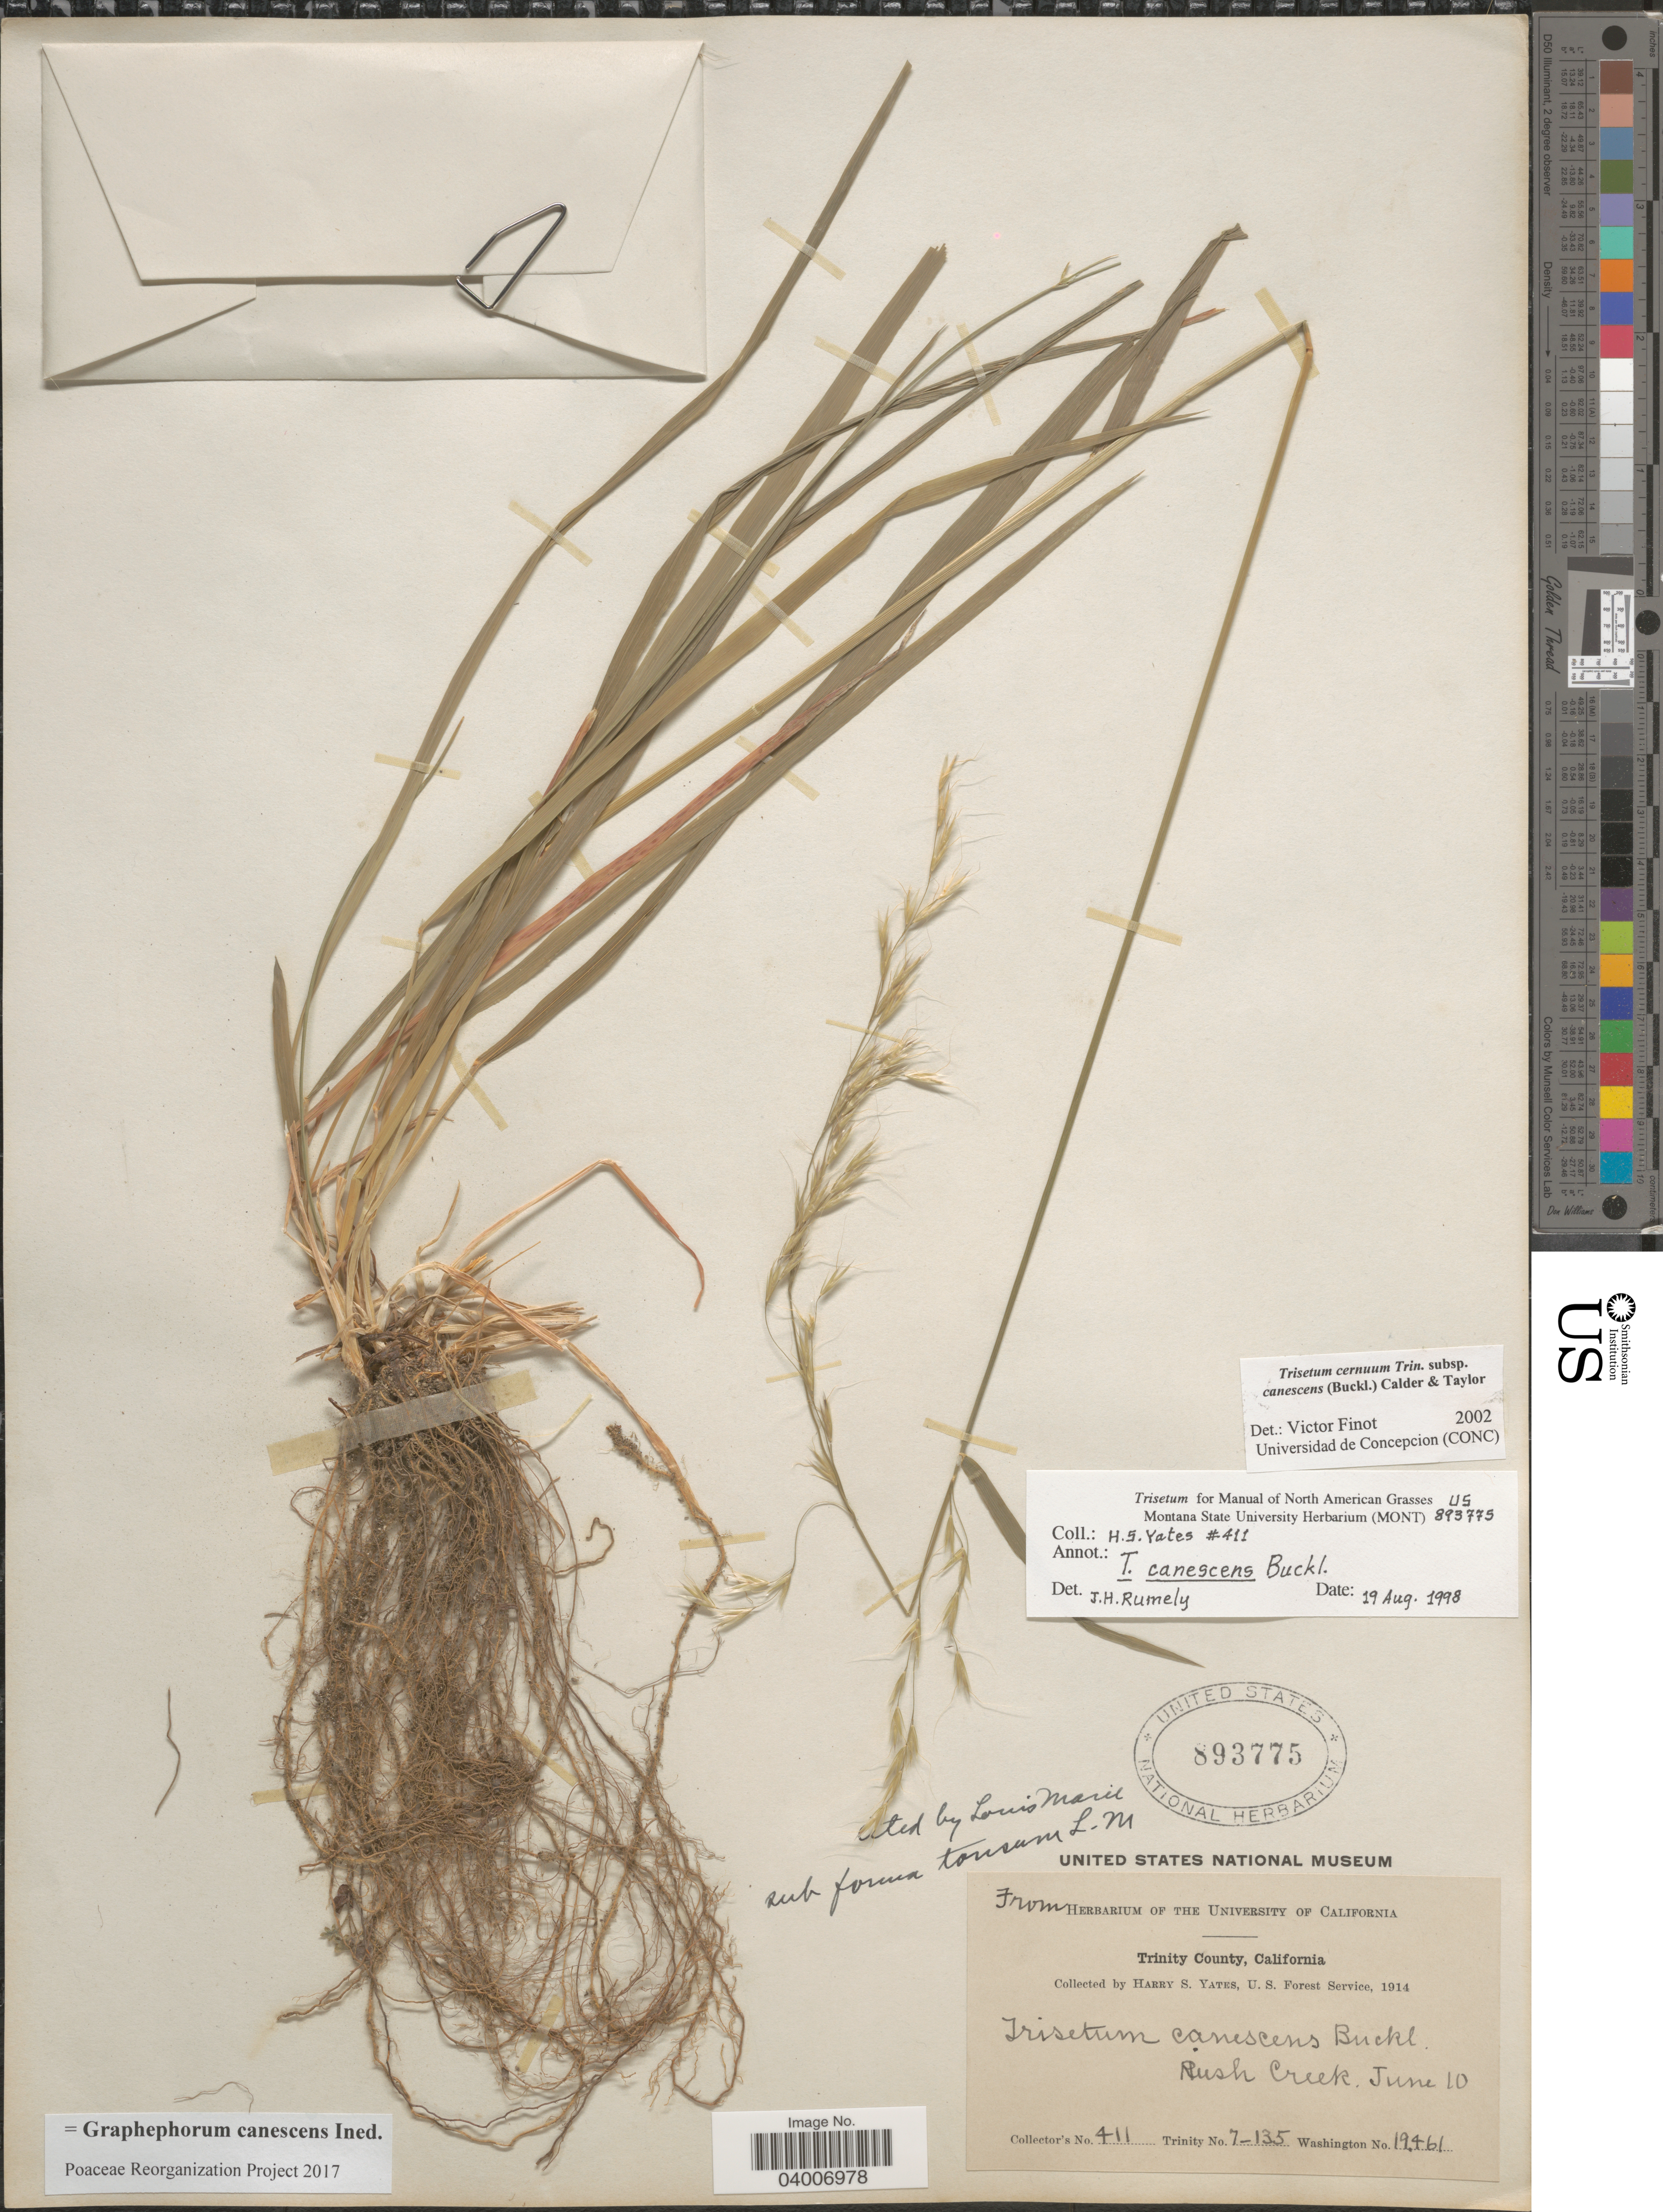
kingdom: Plantae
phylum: Tracheophyta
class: Liliopsida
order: Poales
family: Poaceae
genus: Graphephorum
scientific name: Graphephorum canescens ined.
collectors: H. S. Yates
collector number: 411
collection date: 1914-06-10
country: United States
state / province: California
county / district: Trinity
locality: Trinity County. Rush Creek.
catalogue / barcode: US 893775